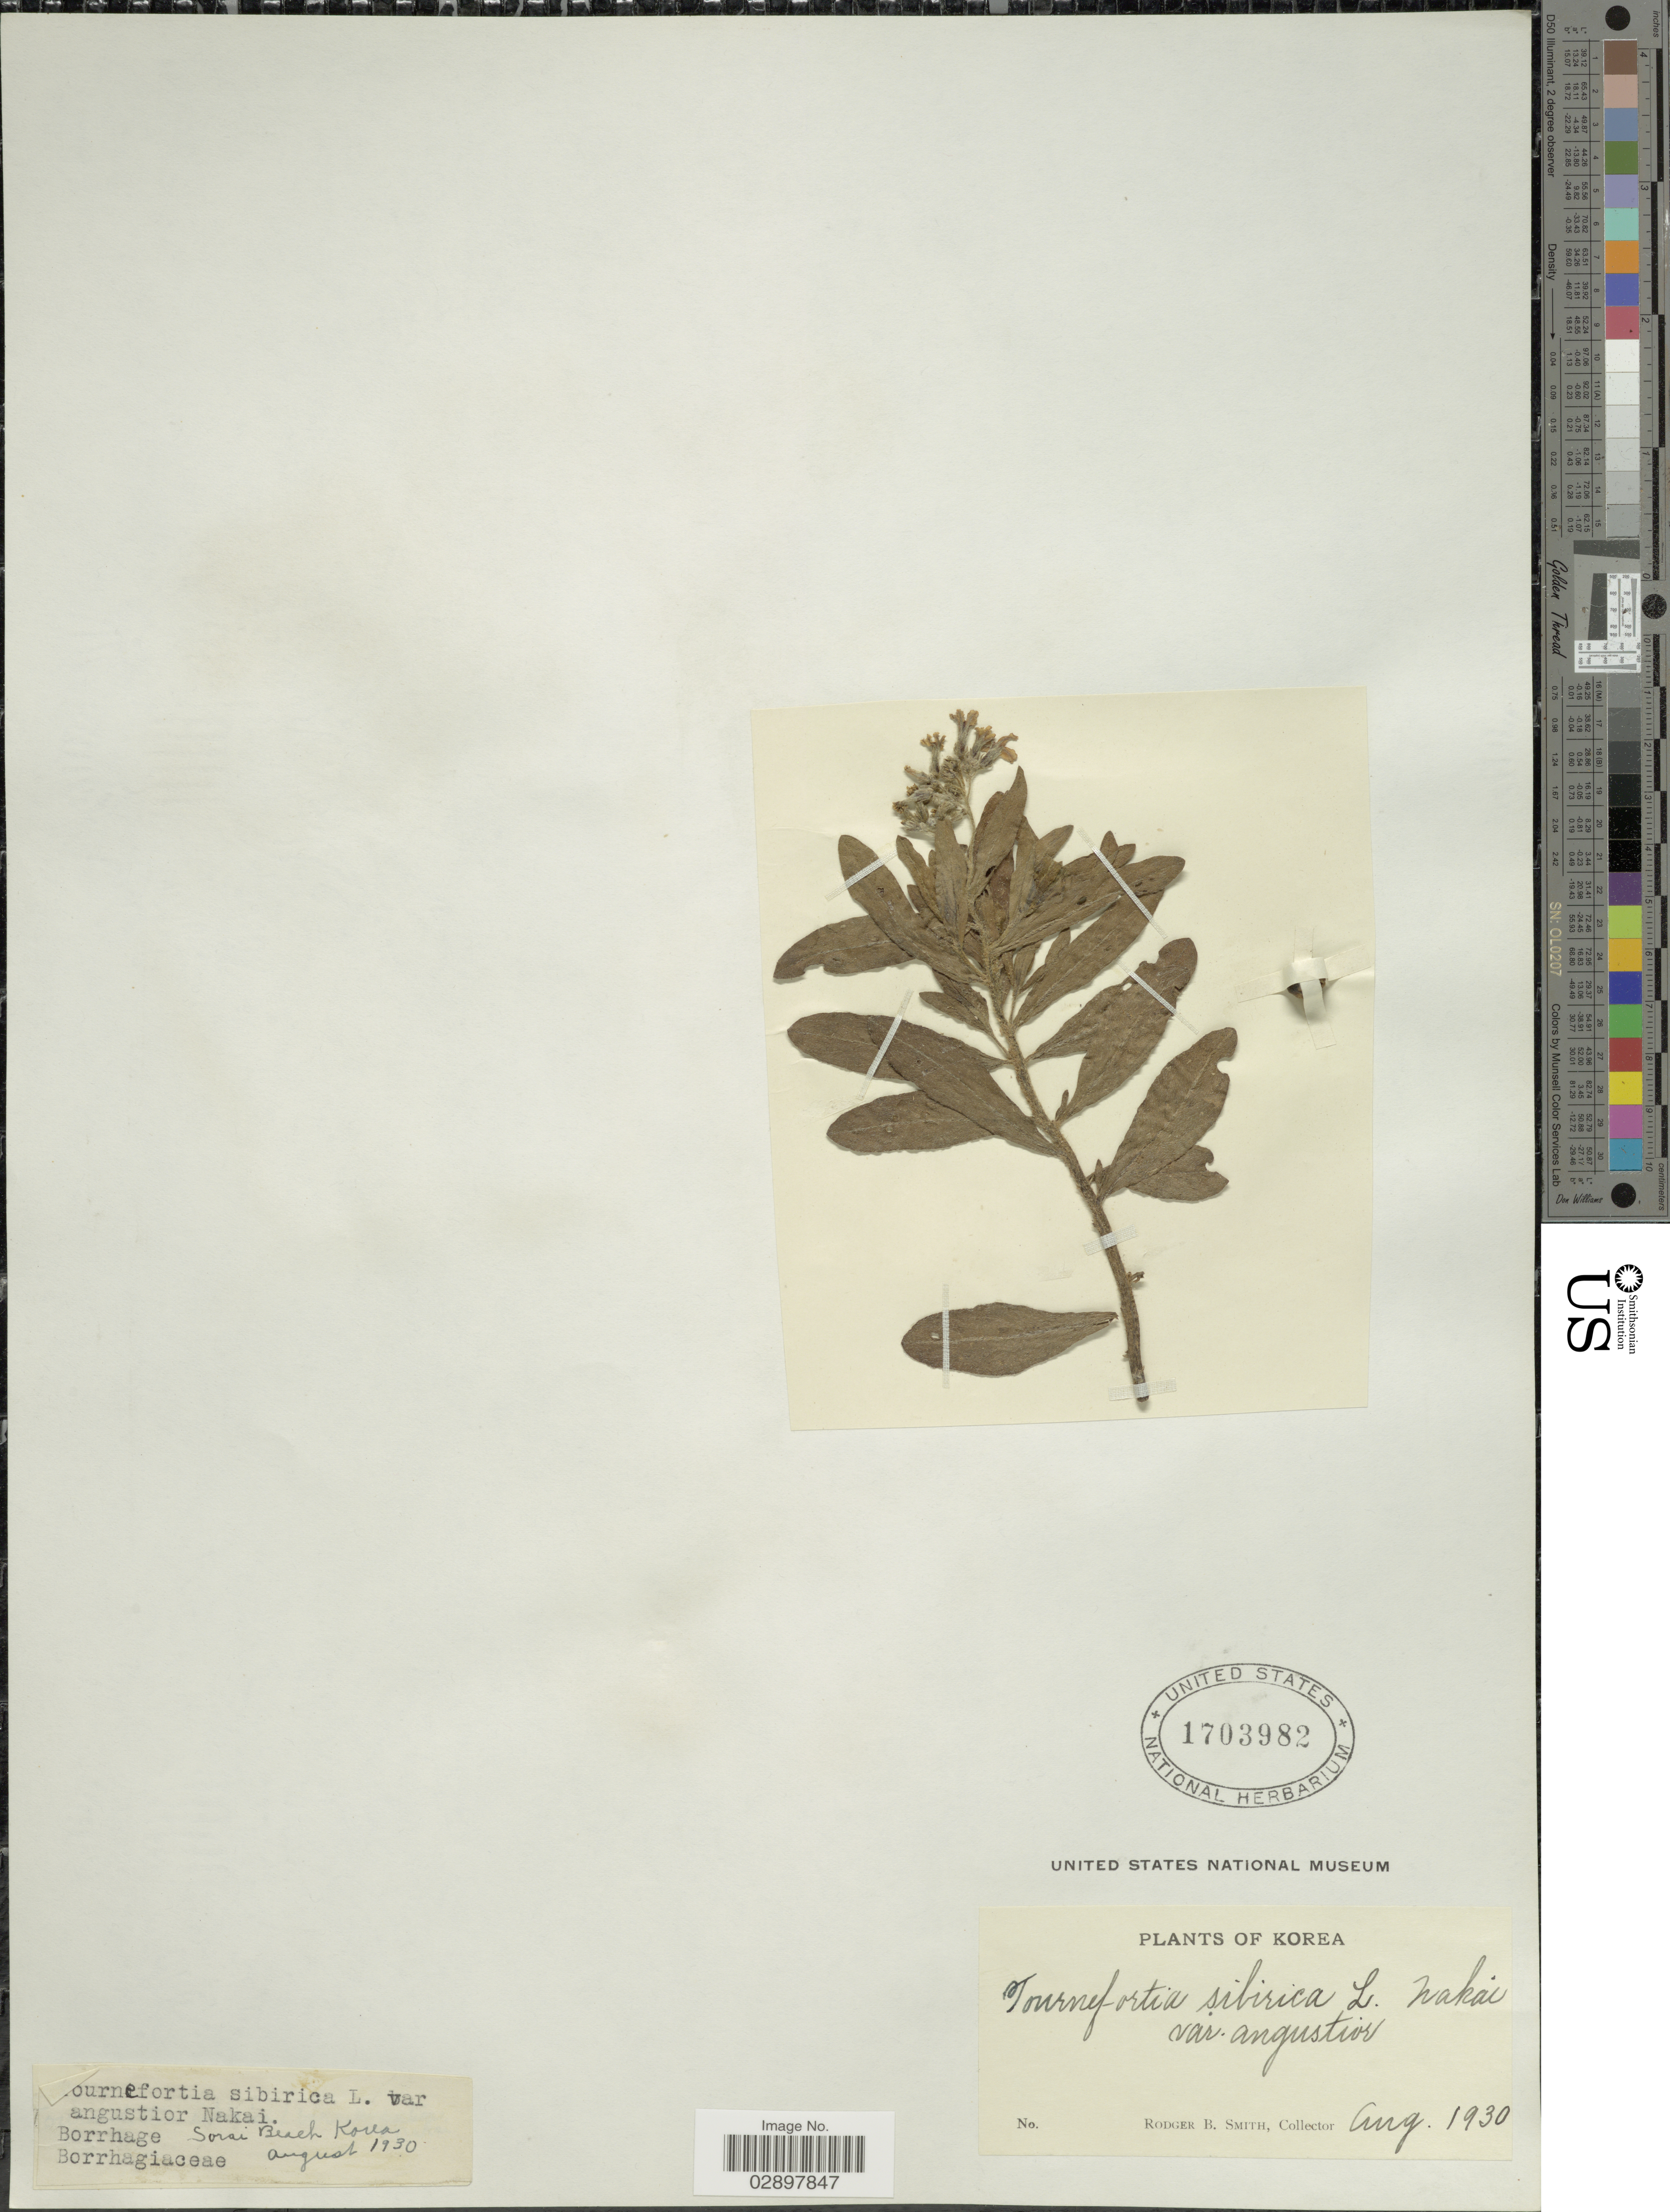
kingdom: Plantae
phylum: Tracheophyta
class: Magnoliopsida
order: Boraginales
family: Heliotropiaceae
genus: Tournefortia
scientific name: Tournefortia sibirica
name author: L.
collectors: R. B. Smith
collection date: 1930-08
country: North Korea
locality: Sorai Beach.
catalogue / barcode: US 1703982